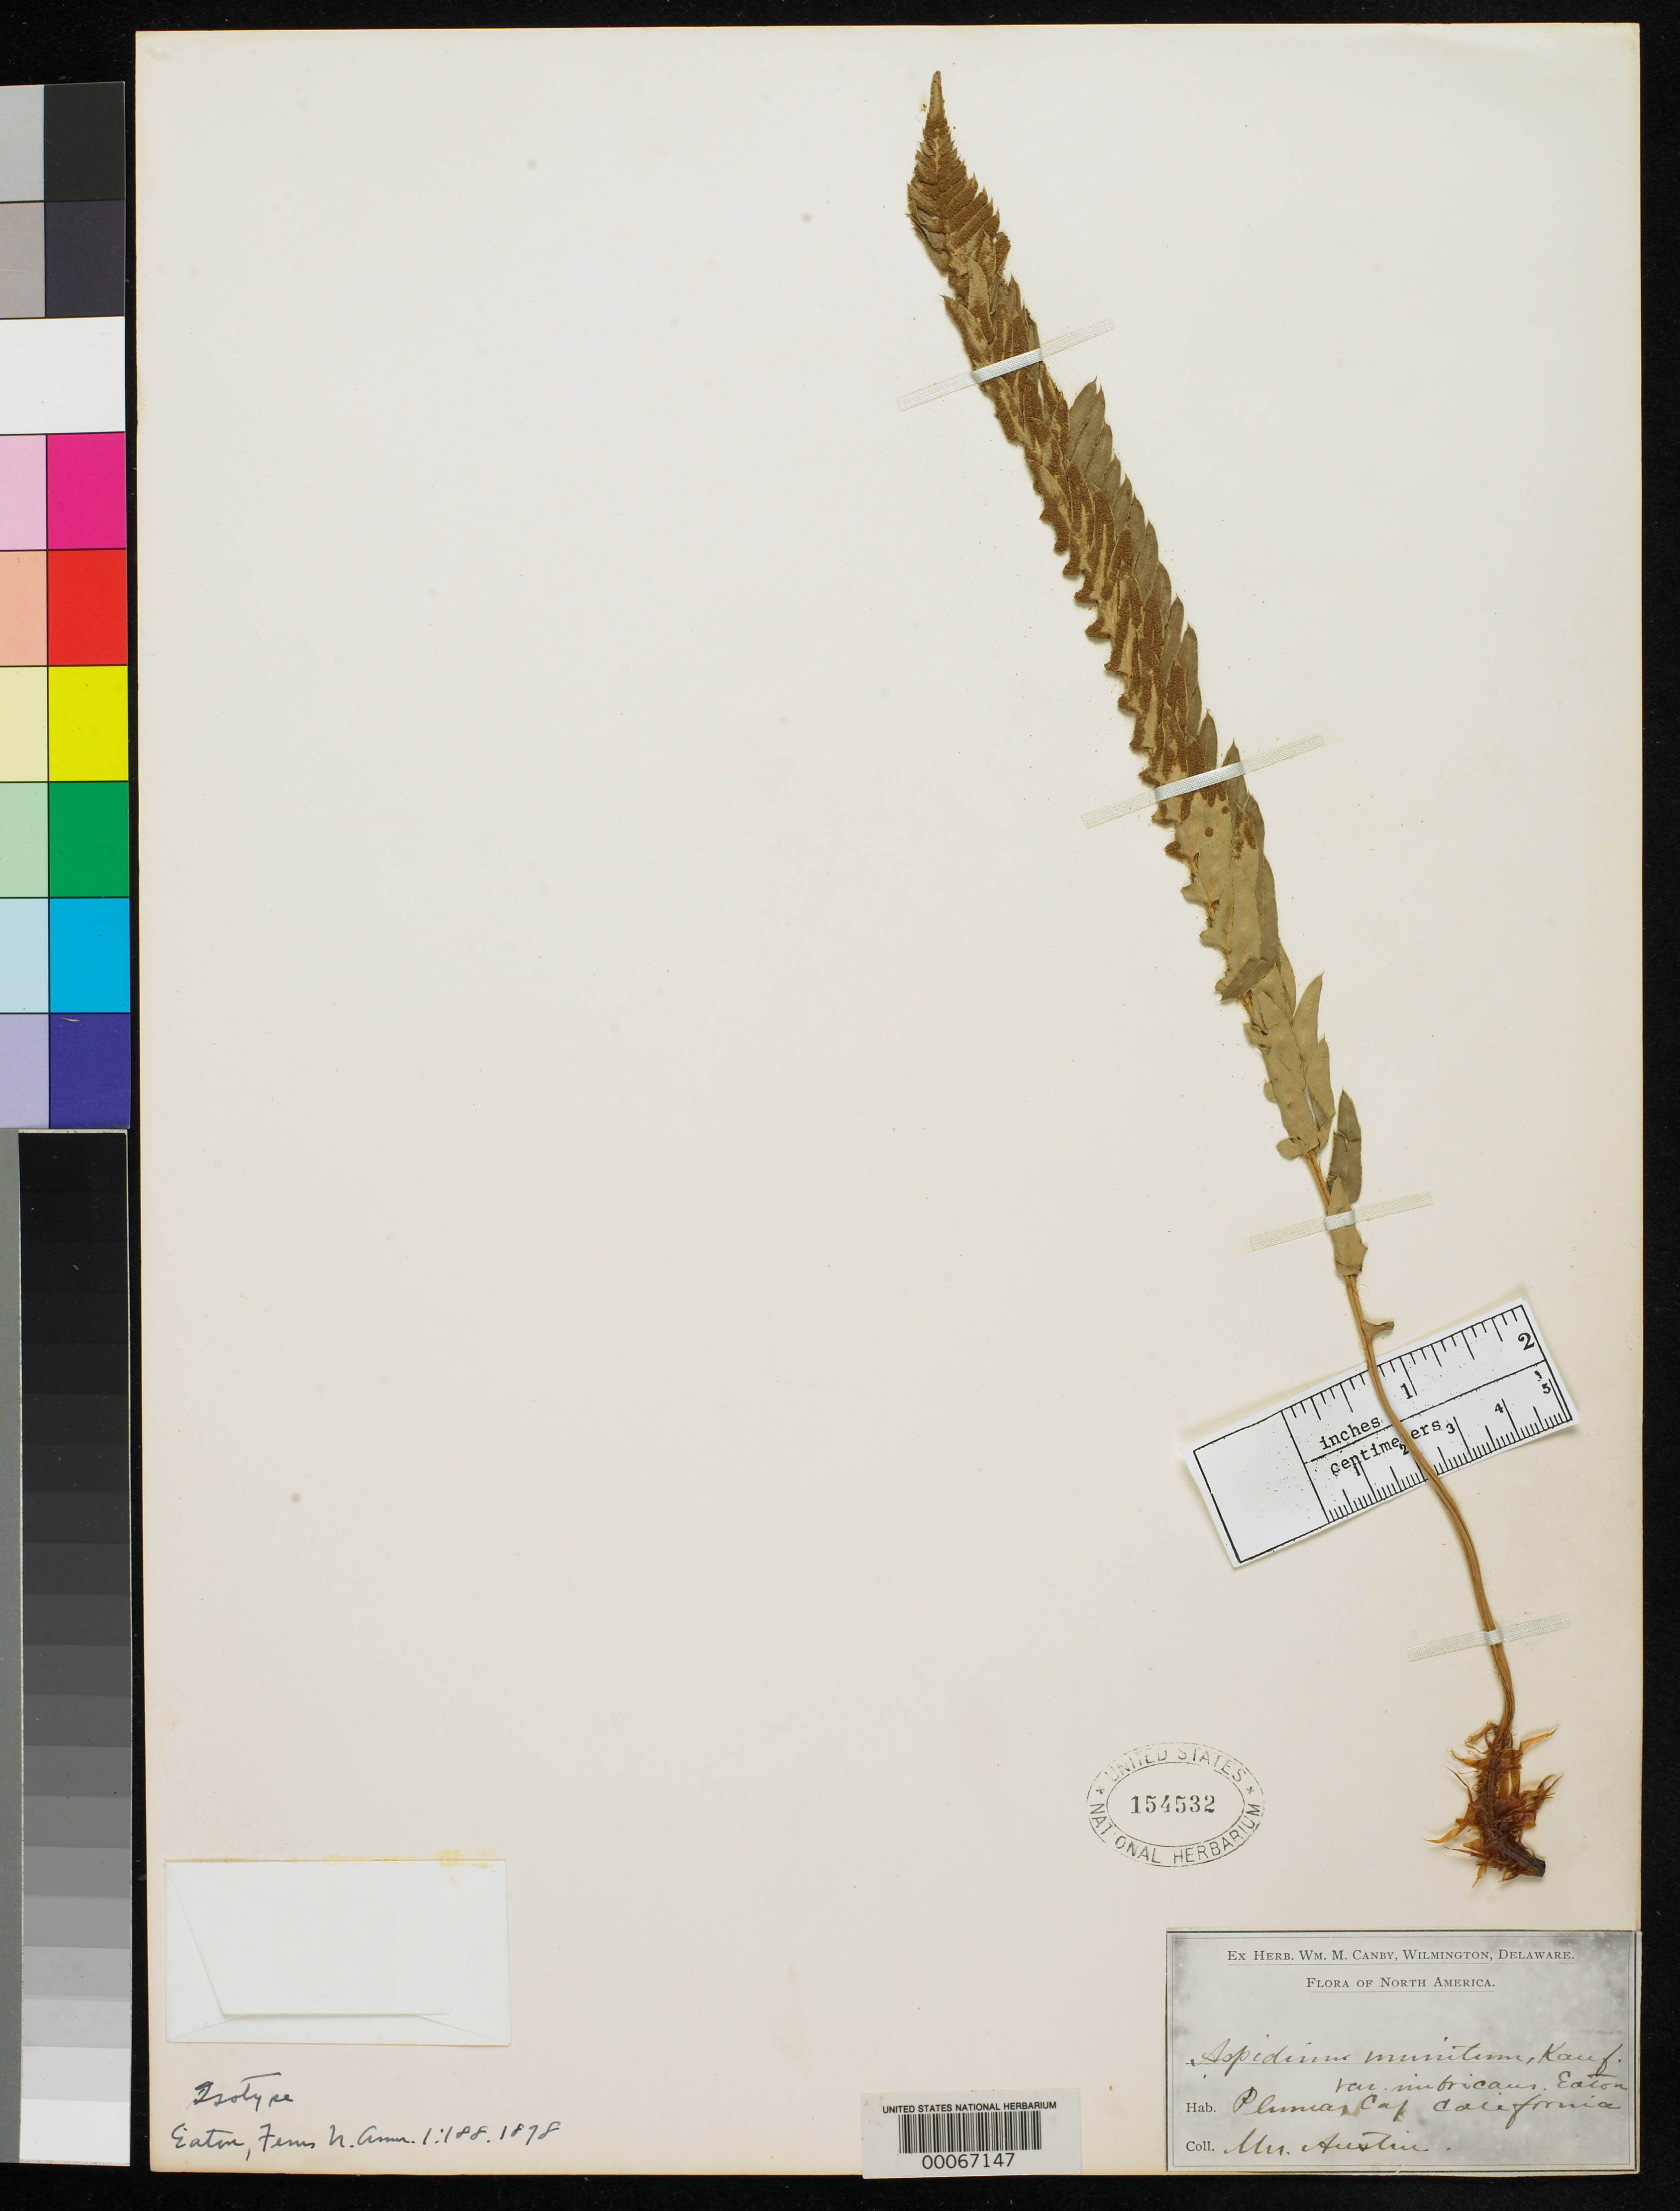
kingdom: Plantae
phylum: Tracheophyta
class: Polypodiopsida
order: Polypodiales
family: Tectariaceae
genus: Aspidium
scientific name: Aspidium munitum var. imbricans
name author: D.C. Eaton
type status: Type Collection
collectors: R. Austin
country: United States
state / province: California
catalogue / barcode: US 154532